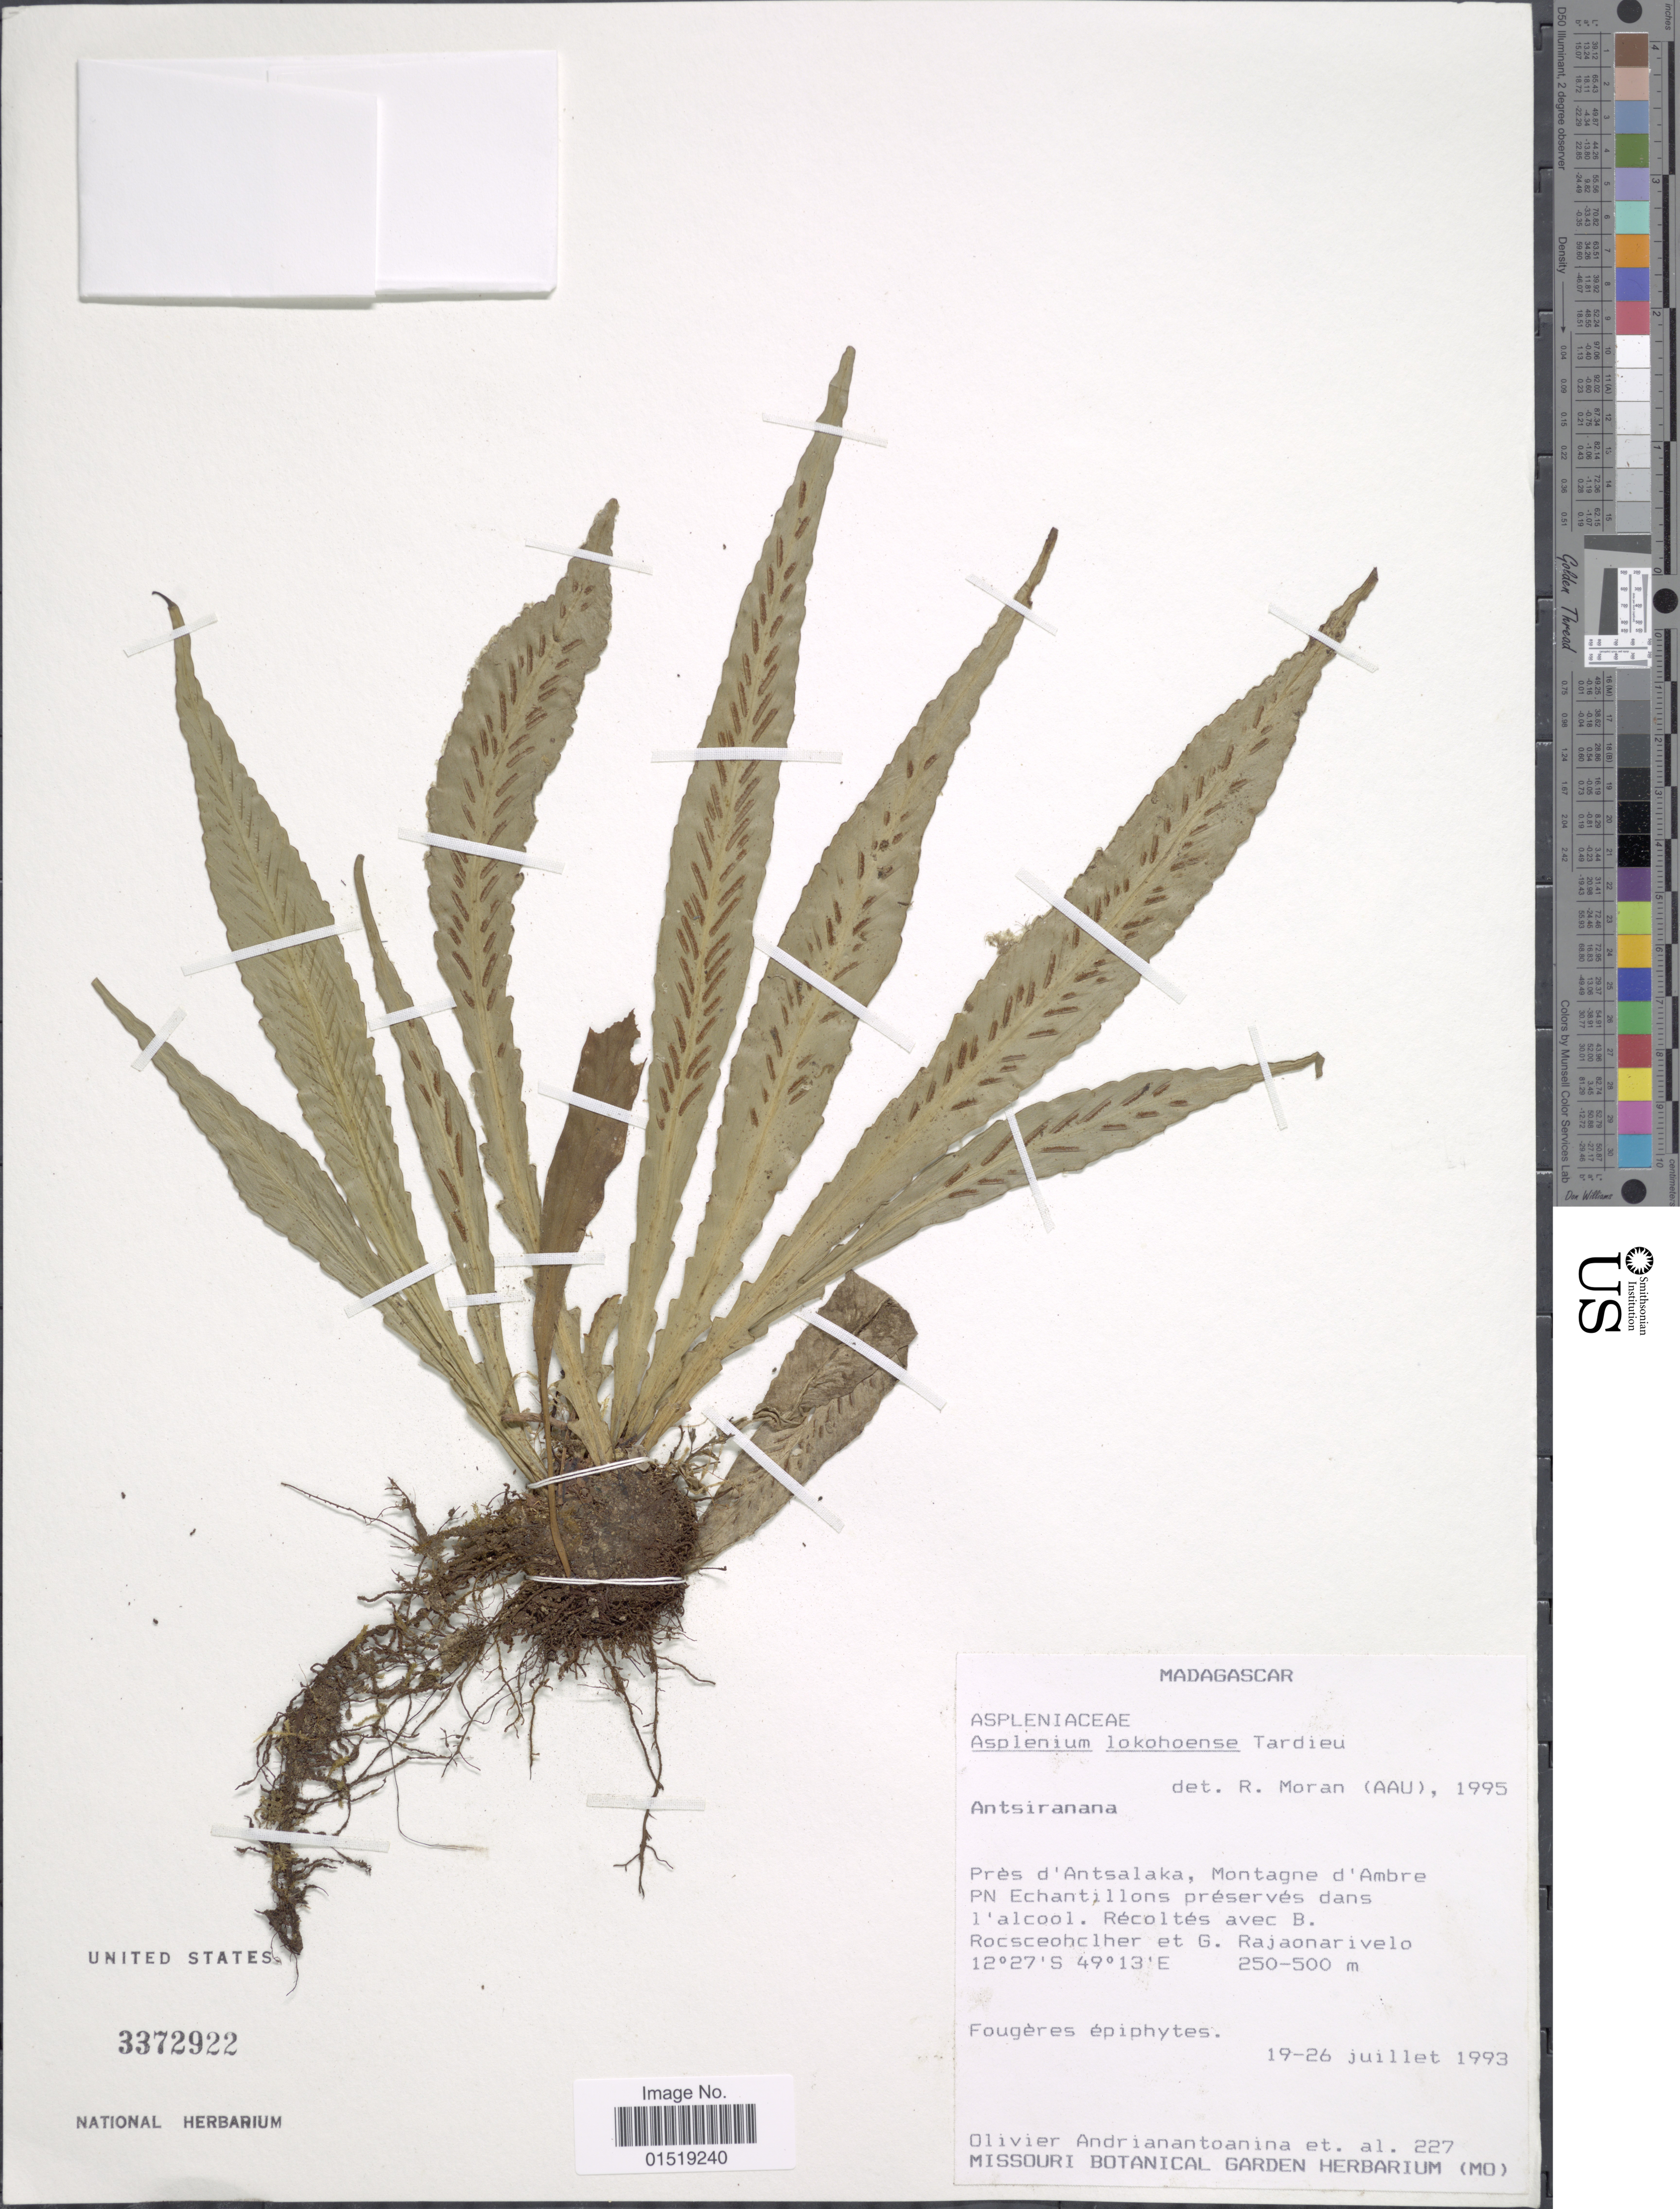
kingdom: Plantae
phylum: Tracheophyta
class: Polypodiopsida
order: Polypodiales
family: Aspleniaceae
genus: Asplenium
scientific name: Asplenium lokohoense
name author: Tardieu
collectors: O. Andrianantoanina, B. Rocsceohclher & G. Rajaonarivelo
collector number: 227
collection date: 1993-07-19/1993-07-26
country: Madagascar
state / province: Diana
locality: Près d'Antsalaka, Montagne d'Ambre PN Echantillons préservés dans l'alcool.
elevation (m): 250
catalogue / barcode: US 3372922